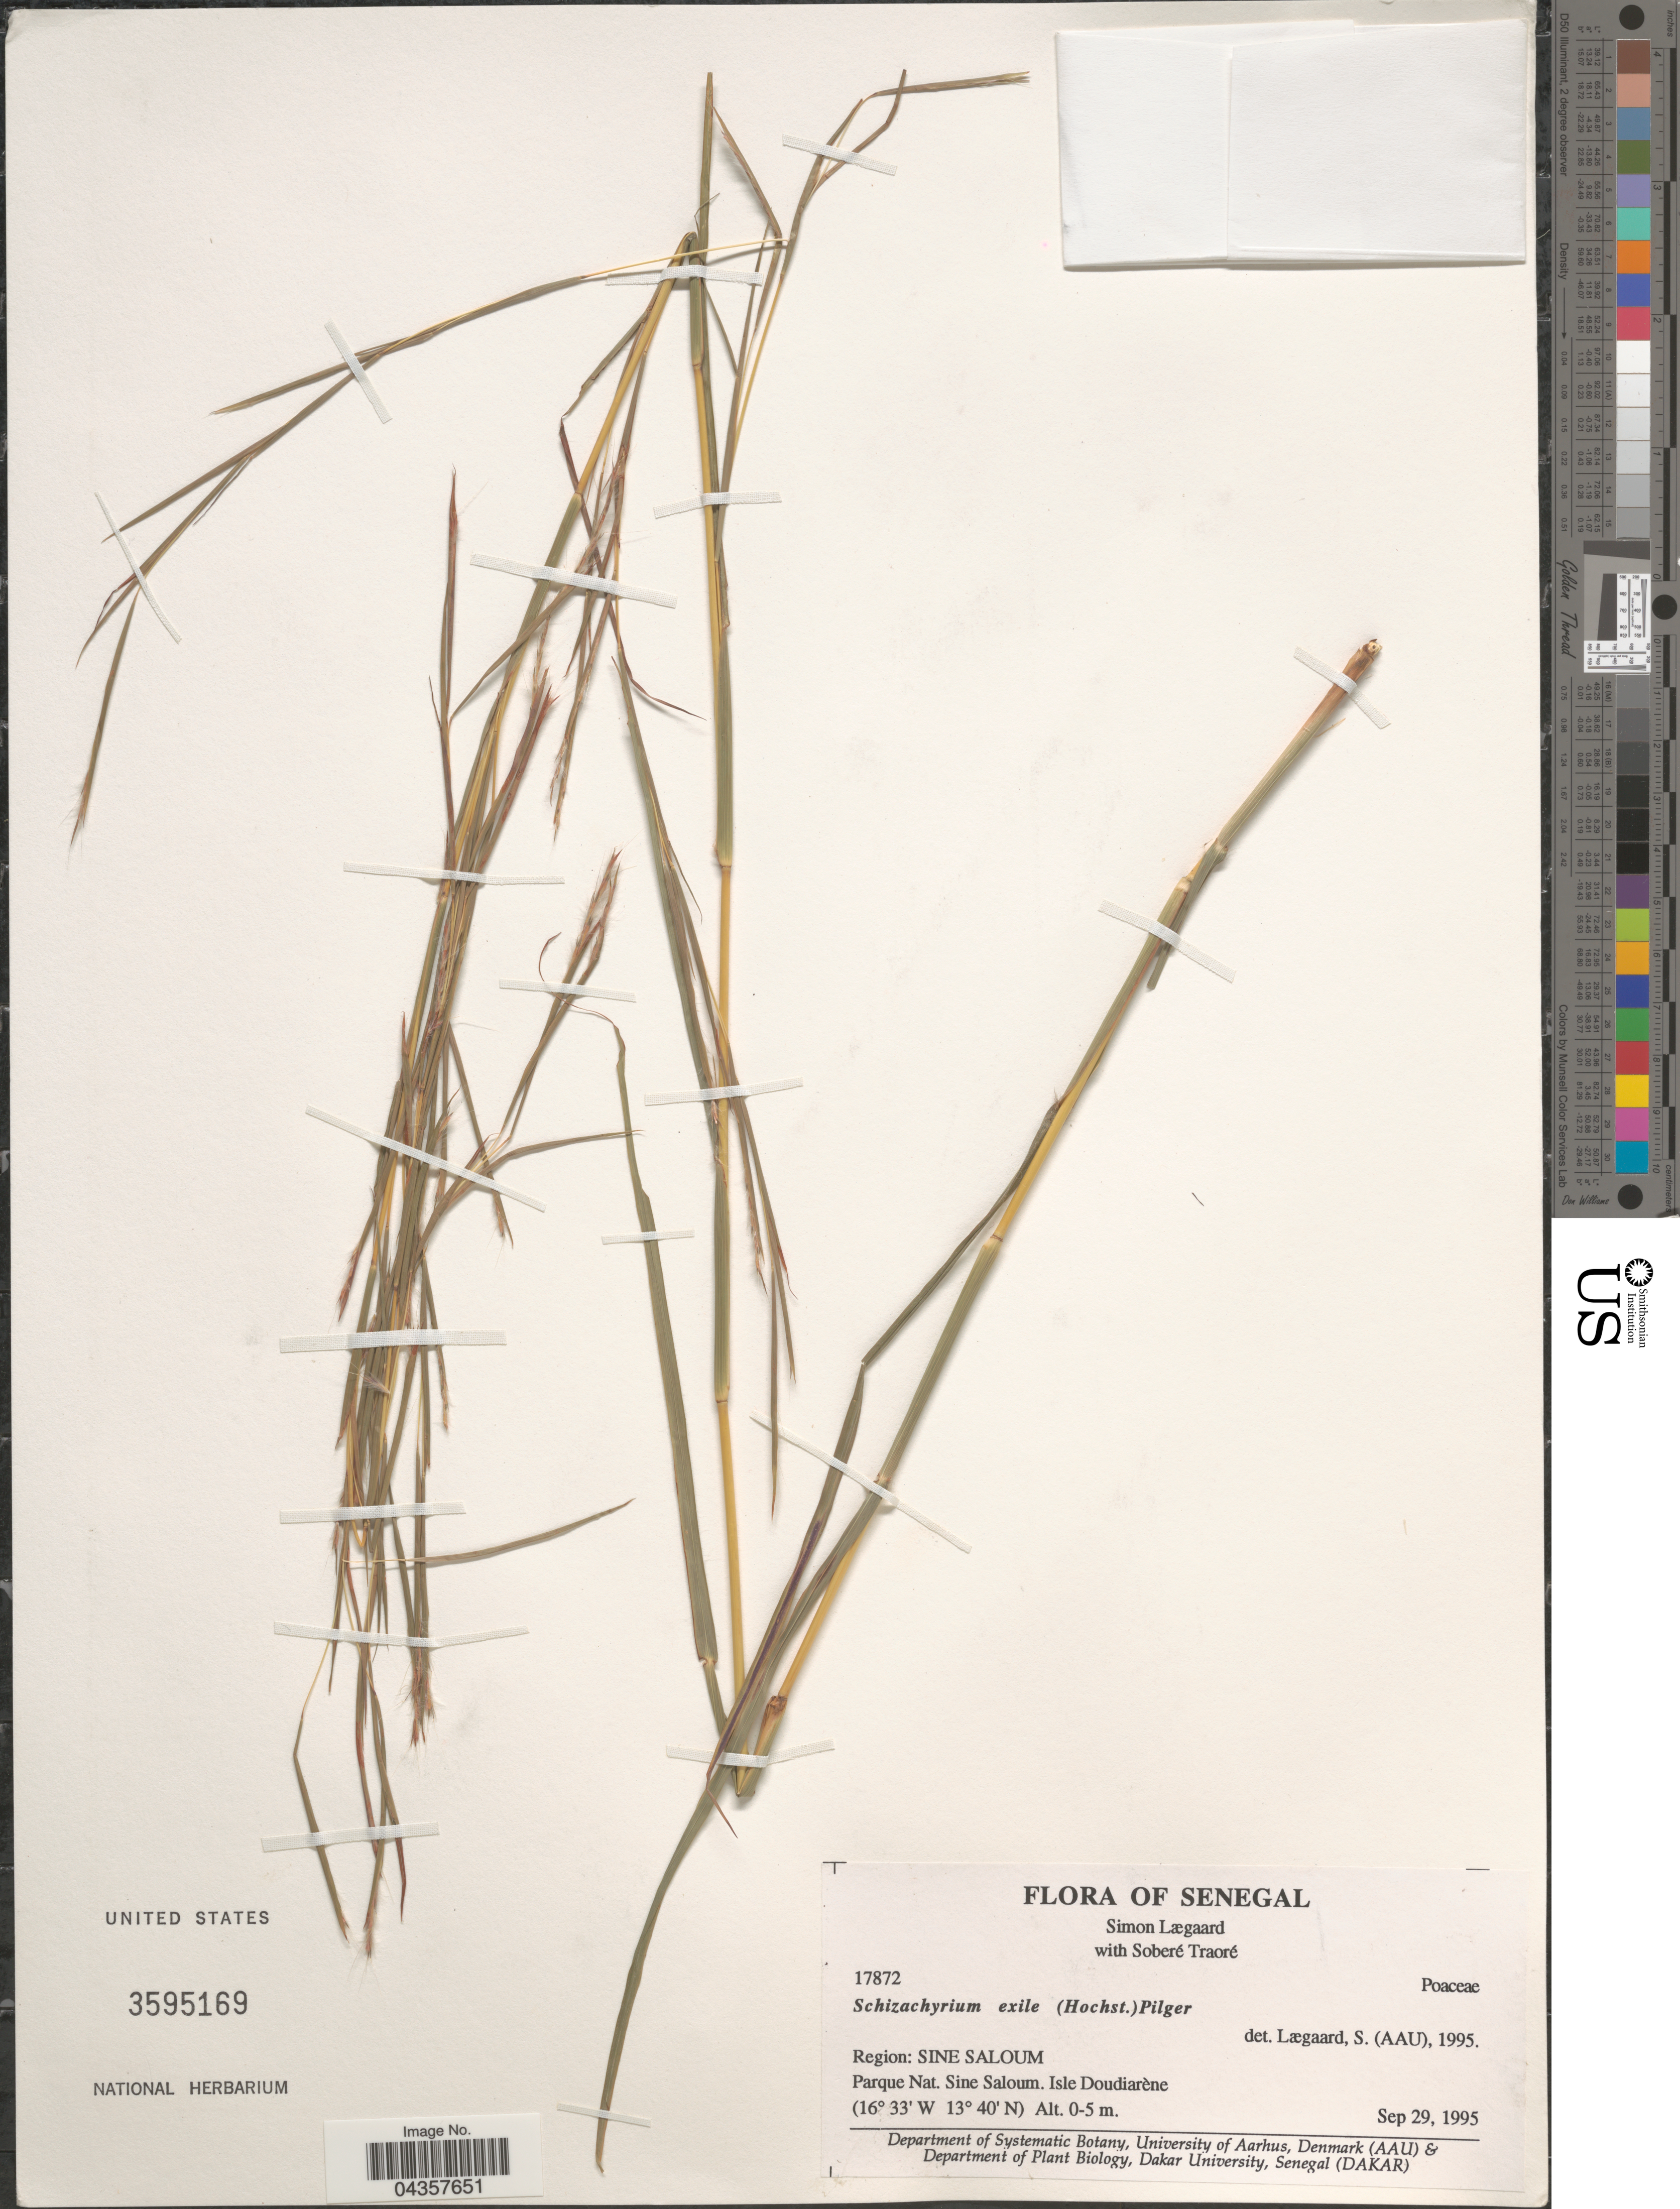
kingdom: Plantae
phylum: Tracheophyta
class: Liliopsida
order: Poales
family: Poaceae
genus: Schizachyrium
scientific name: Schizachyrium exile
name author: (Hochst.) Pilg.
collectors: S. Lægaard & S. Traore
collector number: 17872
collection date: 1995-09-29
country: Senegal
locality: Region: Sine Saloum. Parque Nat. Sine Saloum. Isle Doudiarène.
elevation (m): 0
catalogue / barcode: US 3595169